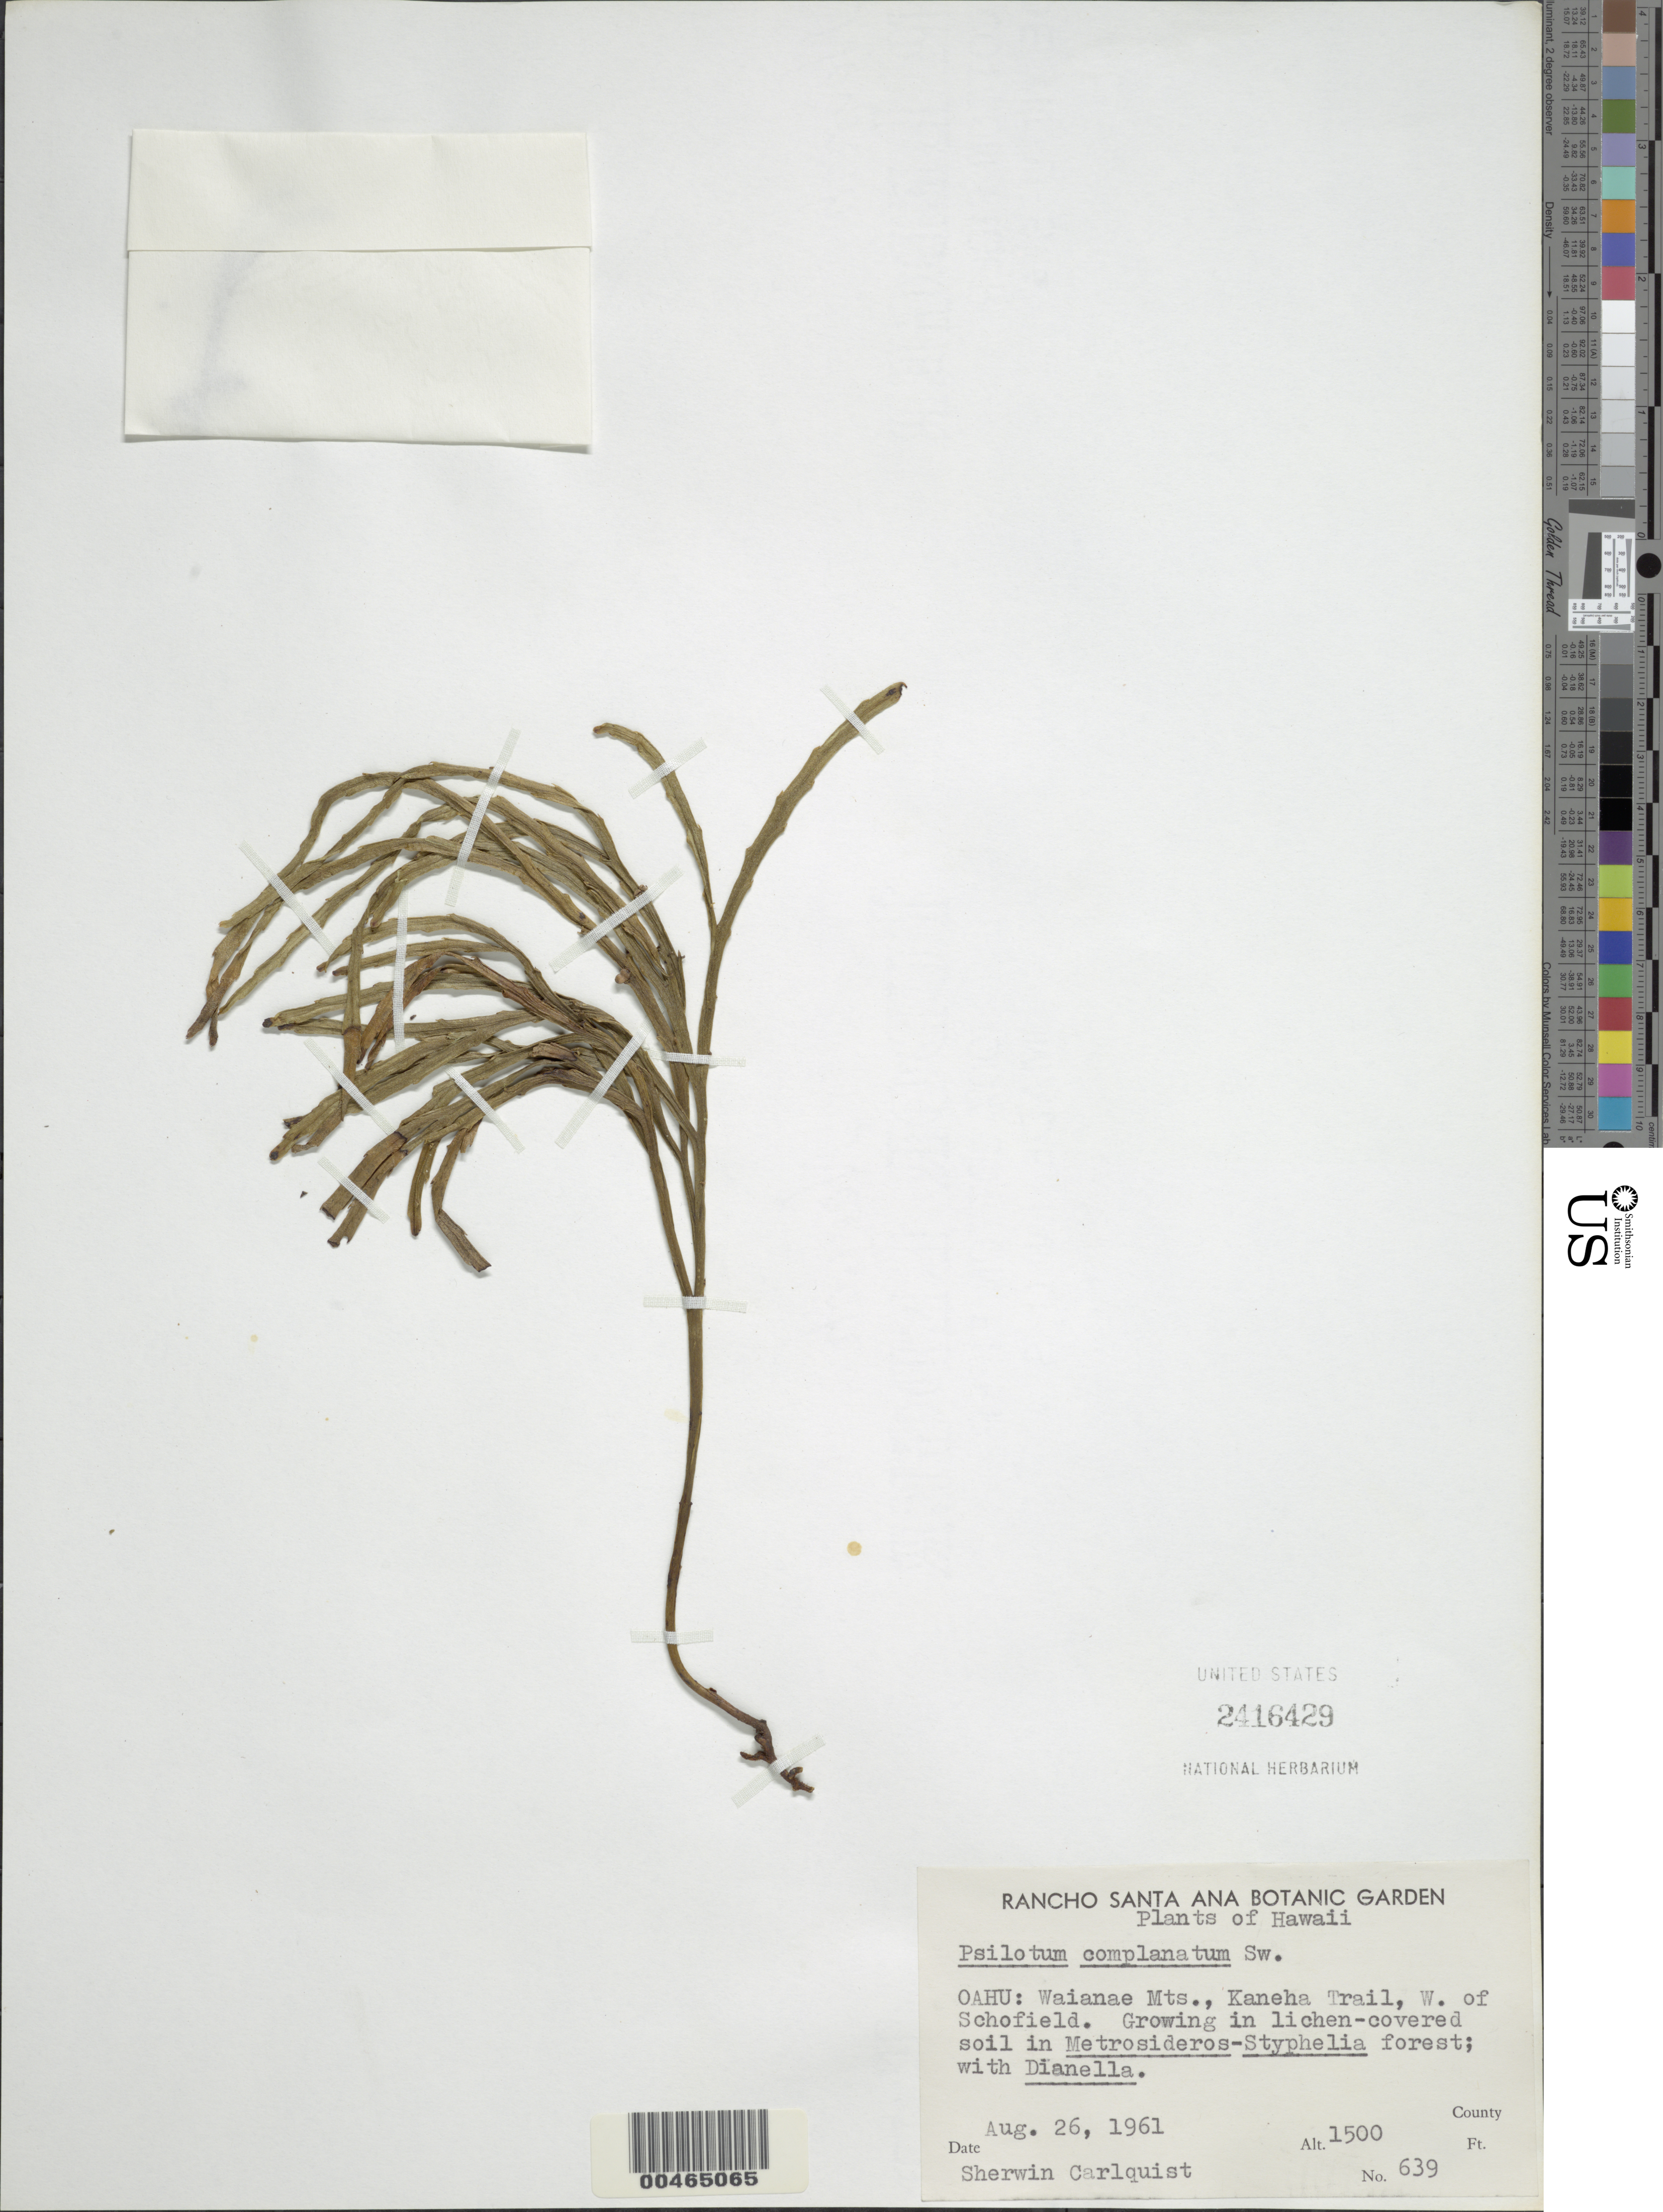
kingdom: Plantae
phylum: Tracheophyta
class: Polypodiopsida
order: Psilotales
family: Psilotaceae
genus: Psilotum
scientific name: Psilotum complanatum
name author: Sw.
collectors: S. Carlquist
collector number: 639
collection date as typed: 26 Aug 1961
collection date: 1961-08-26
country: United States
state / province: Hawaii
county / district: Honolulu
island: Oahu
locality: Waianae Mountains, Kaneha Trail, W of Schofield, Oahu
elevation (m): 457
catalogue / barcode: US 2416429